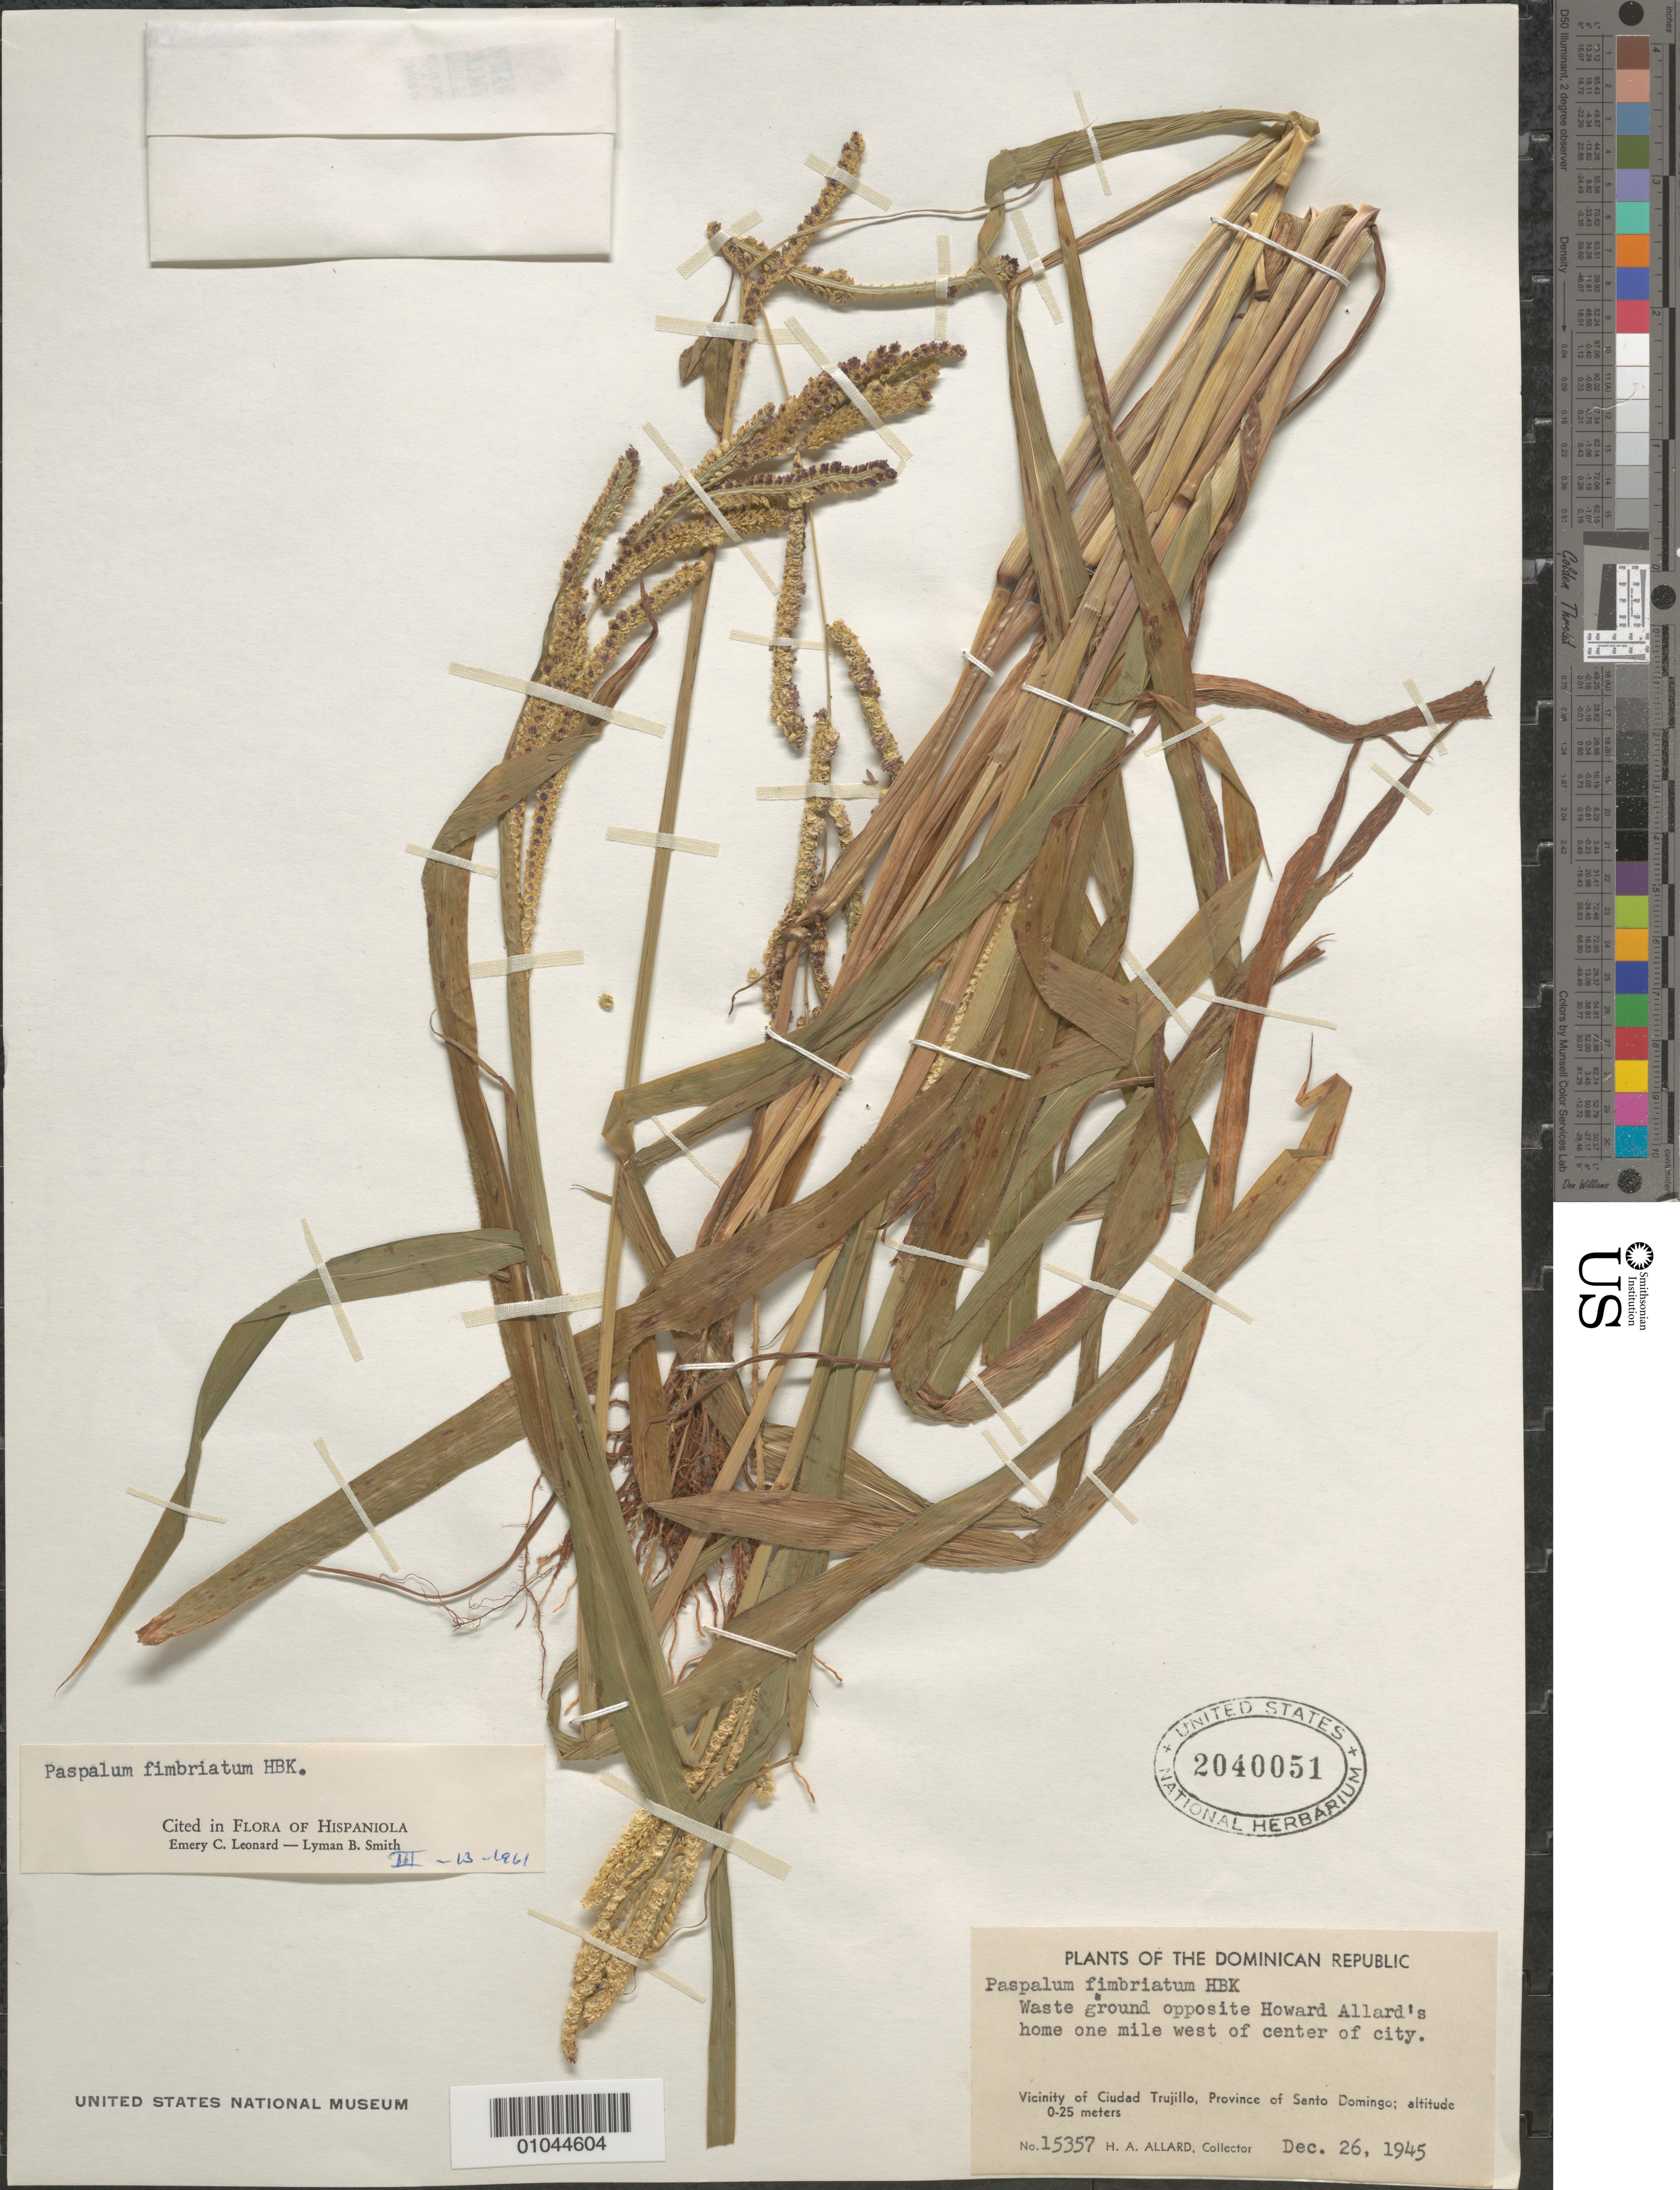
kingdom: Plantae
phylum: Tracheophyta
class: Liliopsida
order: Poales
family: Poaceae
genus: Paspalum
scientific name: Paspalum fimbriatum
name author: Kunth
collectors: H. A. Allard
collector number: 15357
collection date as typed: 26 Dec 1945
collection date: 1945-12-26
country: Dominican Republic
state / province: Distrito Nacional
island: Hispaniola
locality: Vicinity of Ciudad Trujillo, opposite Howard Allard's home 1 mile W of center of city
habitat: waste ground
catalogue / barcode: US 2040051